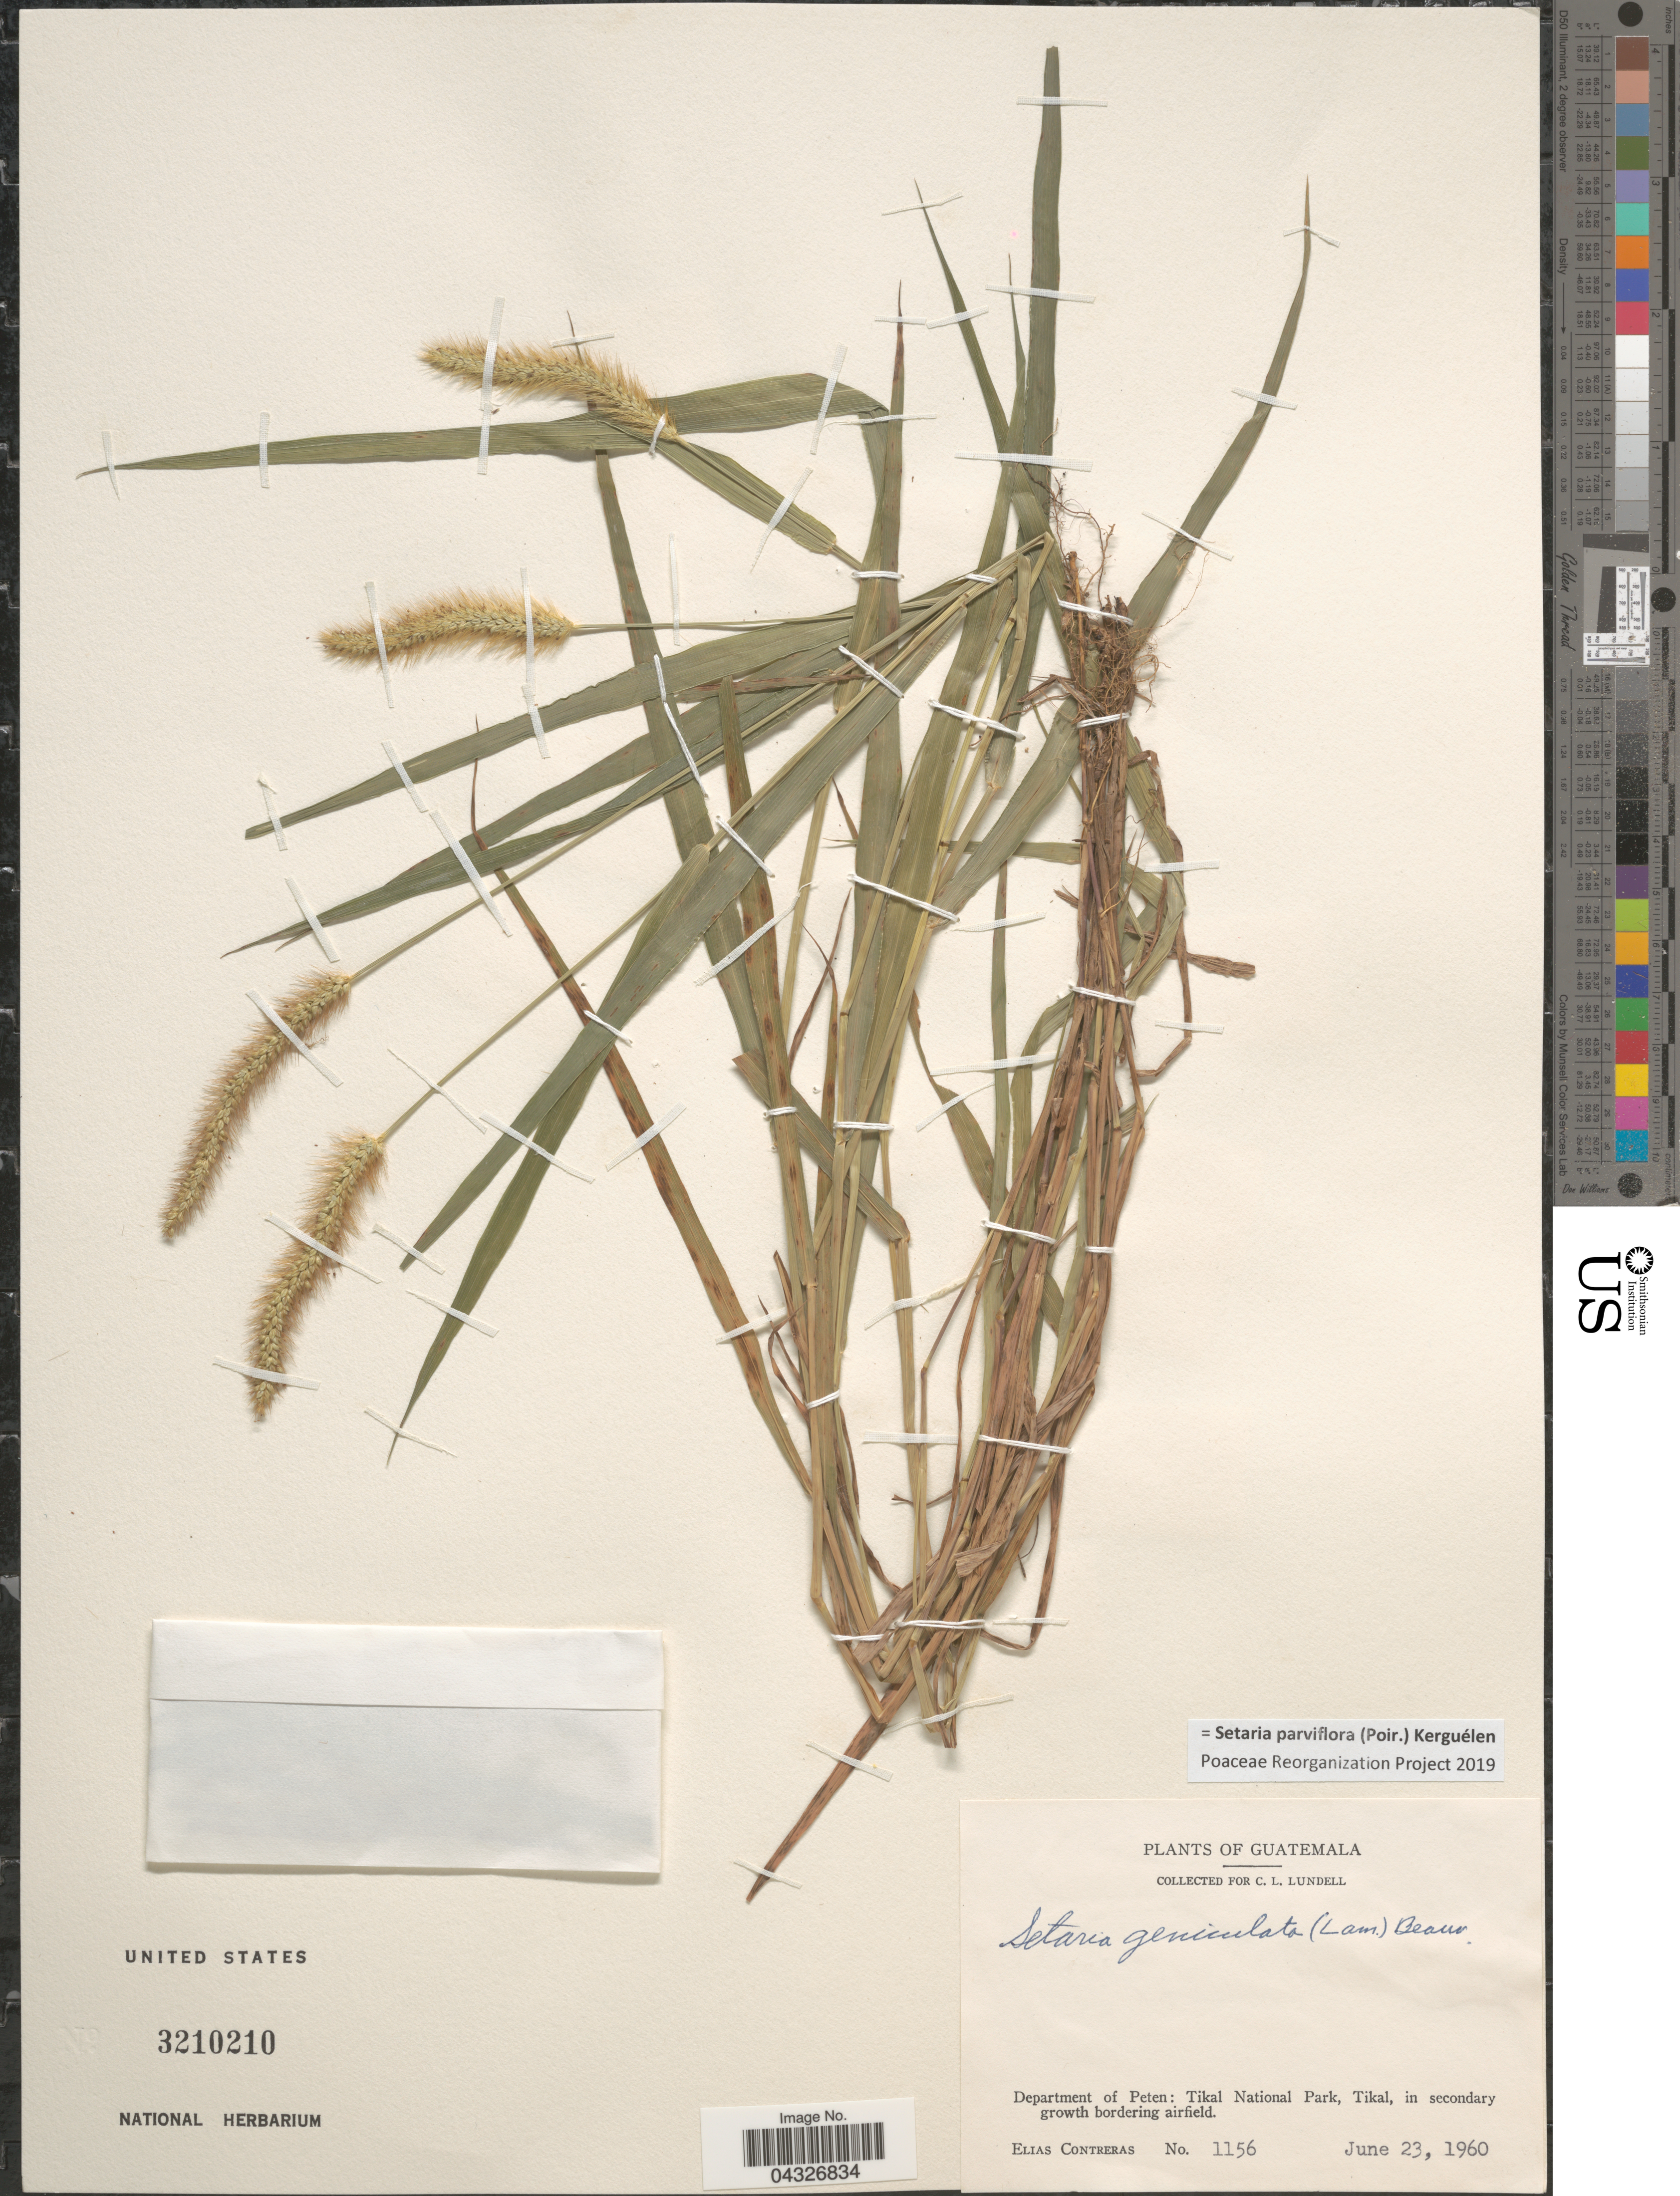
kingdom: Plantae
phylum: Tracheophyta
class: Liliopsida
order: Poales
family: Poaceae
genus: Setaria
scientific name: Setaria parviflora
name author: (Poir.) Kerguélen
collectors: E. Contreras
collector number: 1156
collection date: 1960-06-23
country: Guatemala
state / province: El Peten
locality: Department of Peten: Tikal National Park, Tikal, in secondary growth bordering airfield.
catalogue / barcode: US 3210210